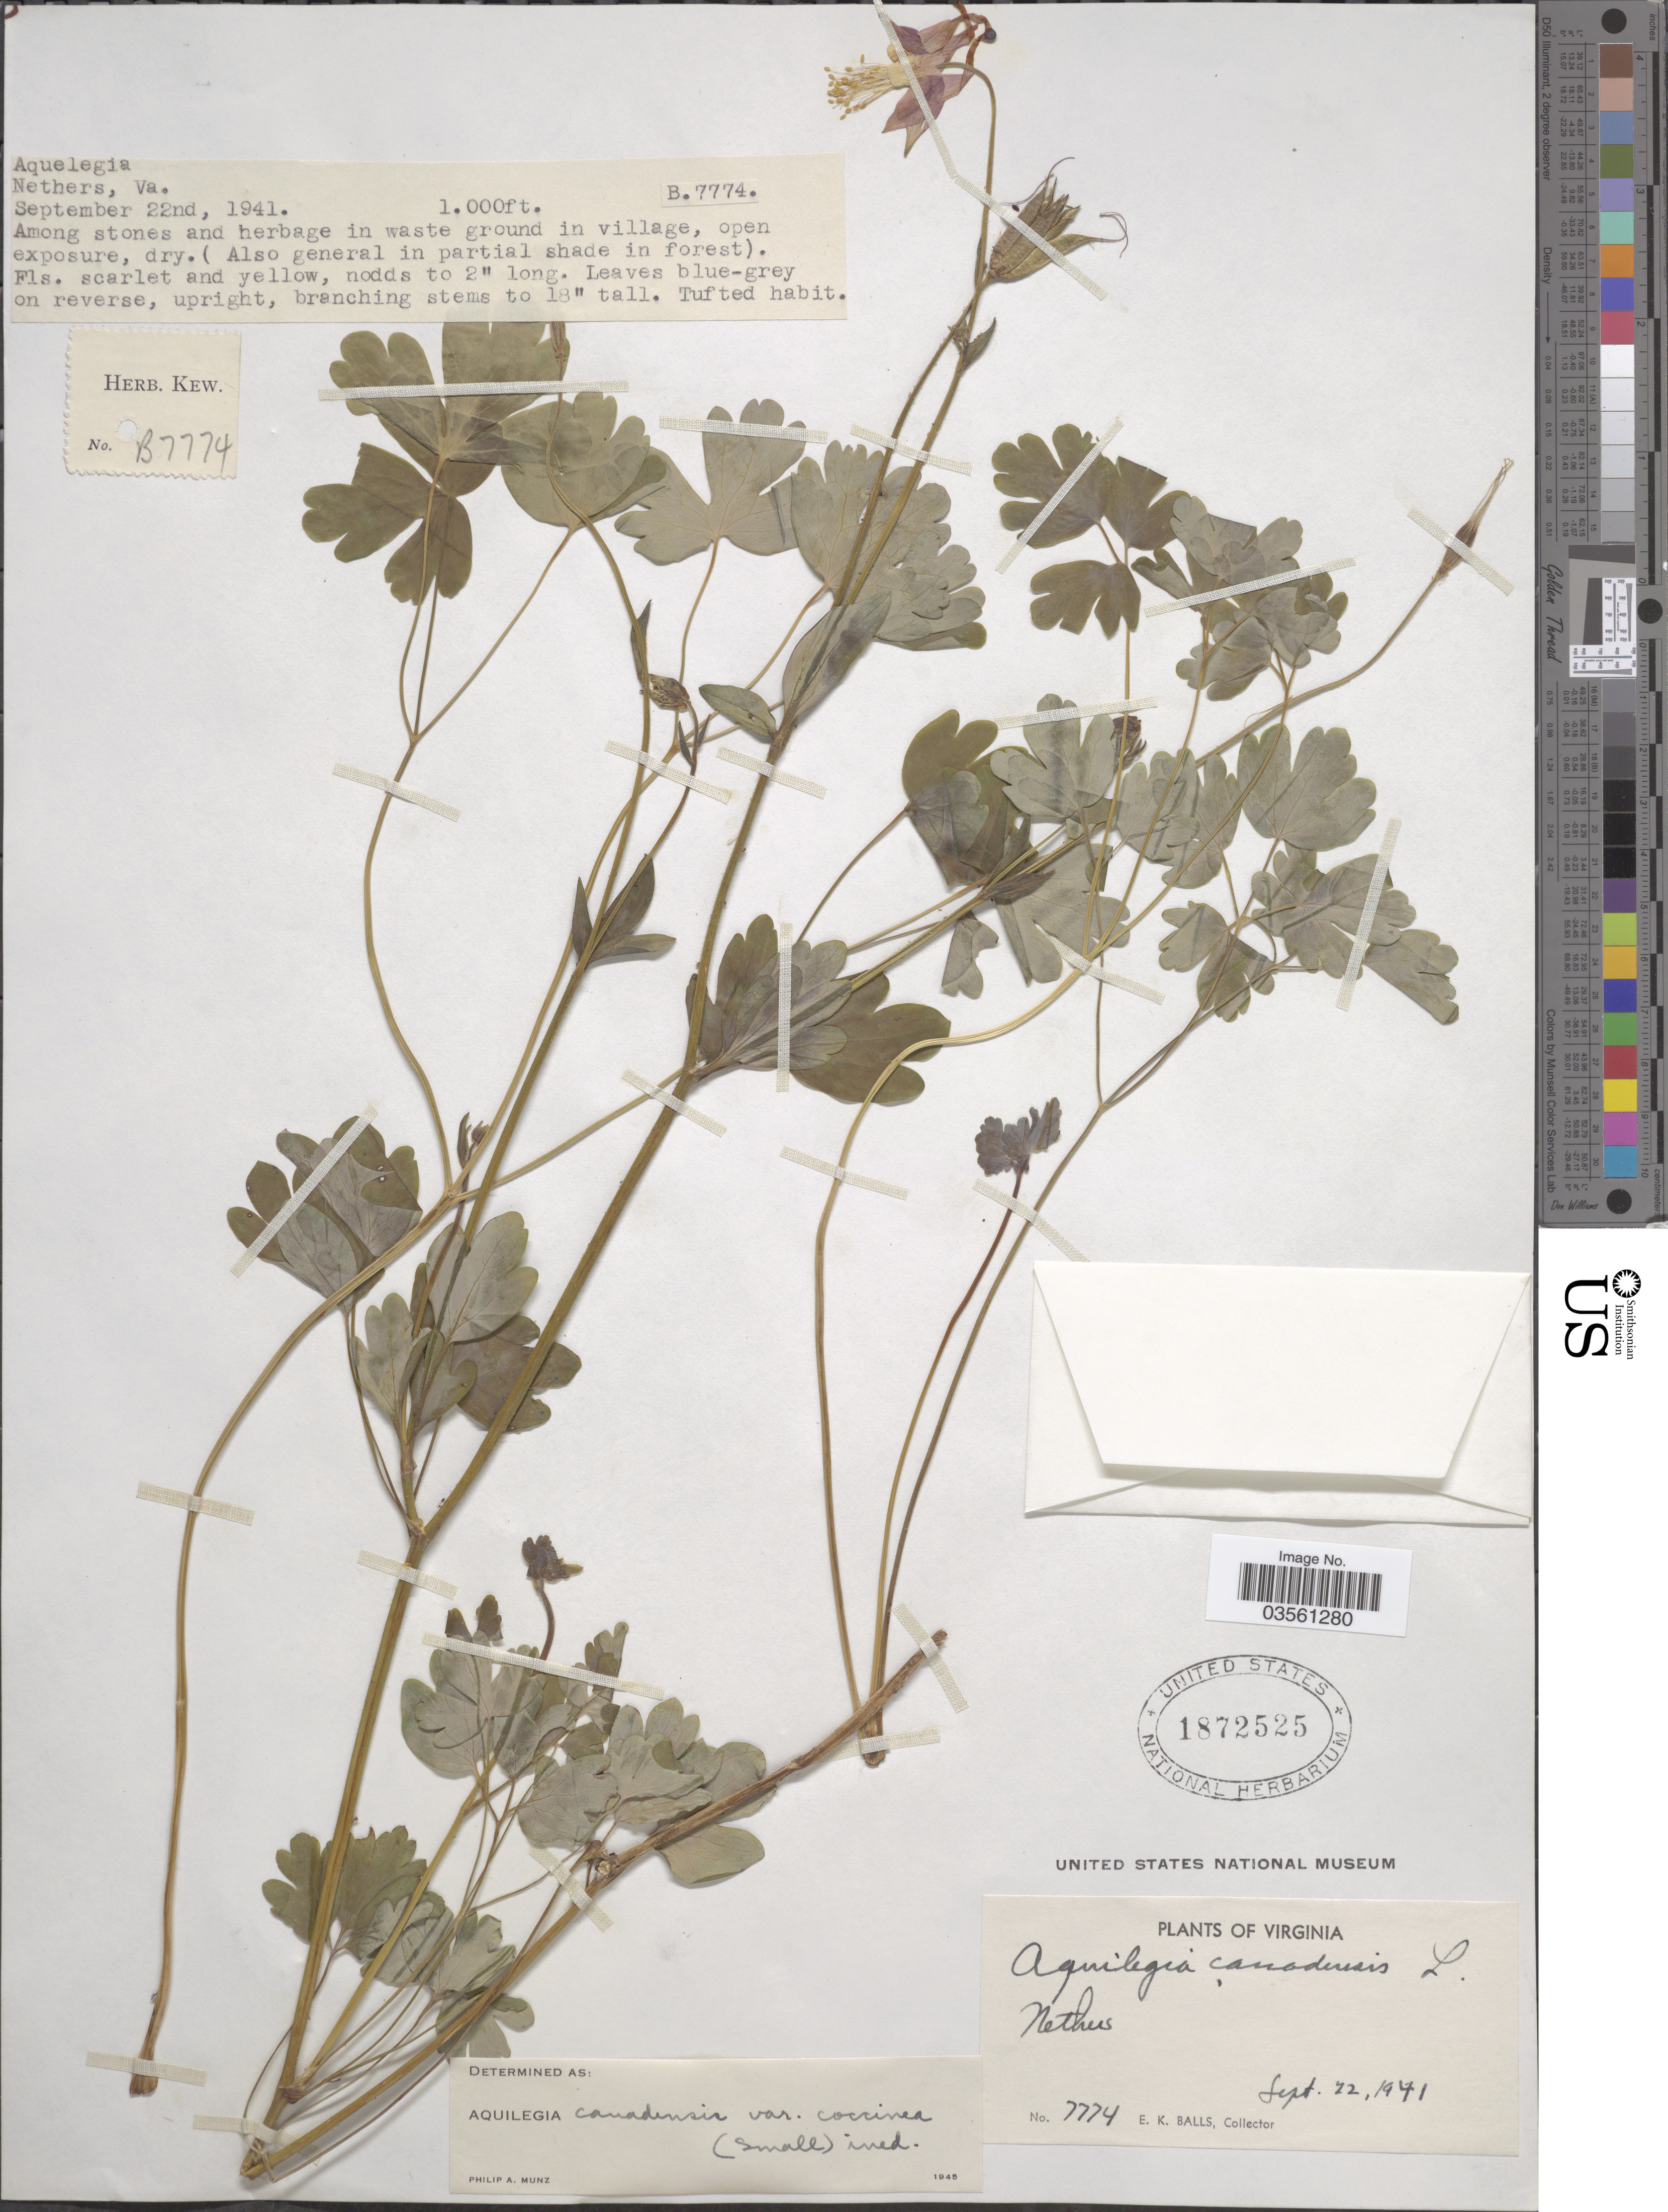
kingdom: Plantae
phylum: Tracheophyta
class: Magnoliopsida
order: Ranunculales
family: Ranunculaceae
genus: Aquilegia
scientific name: Aquilegia canadensis var. coccinea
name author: (Small) Munz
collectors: E. K. Balls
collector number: B.7774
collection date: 1941-09-22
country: United States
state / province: Virginia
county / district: Madison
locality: Nethers.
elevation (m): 305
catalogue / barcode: US 1872525